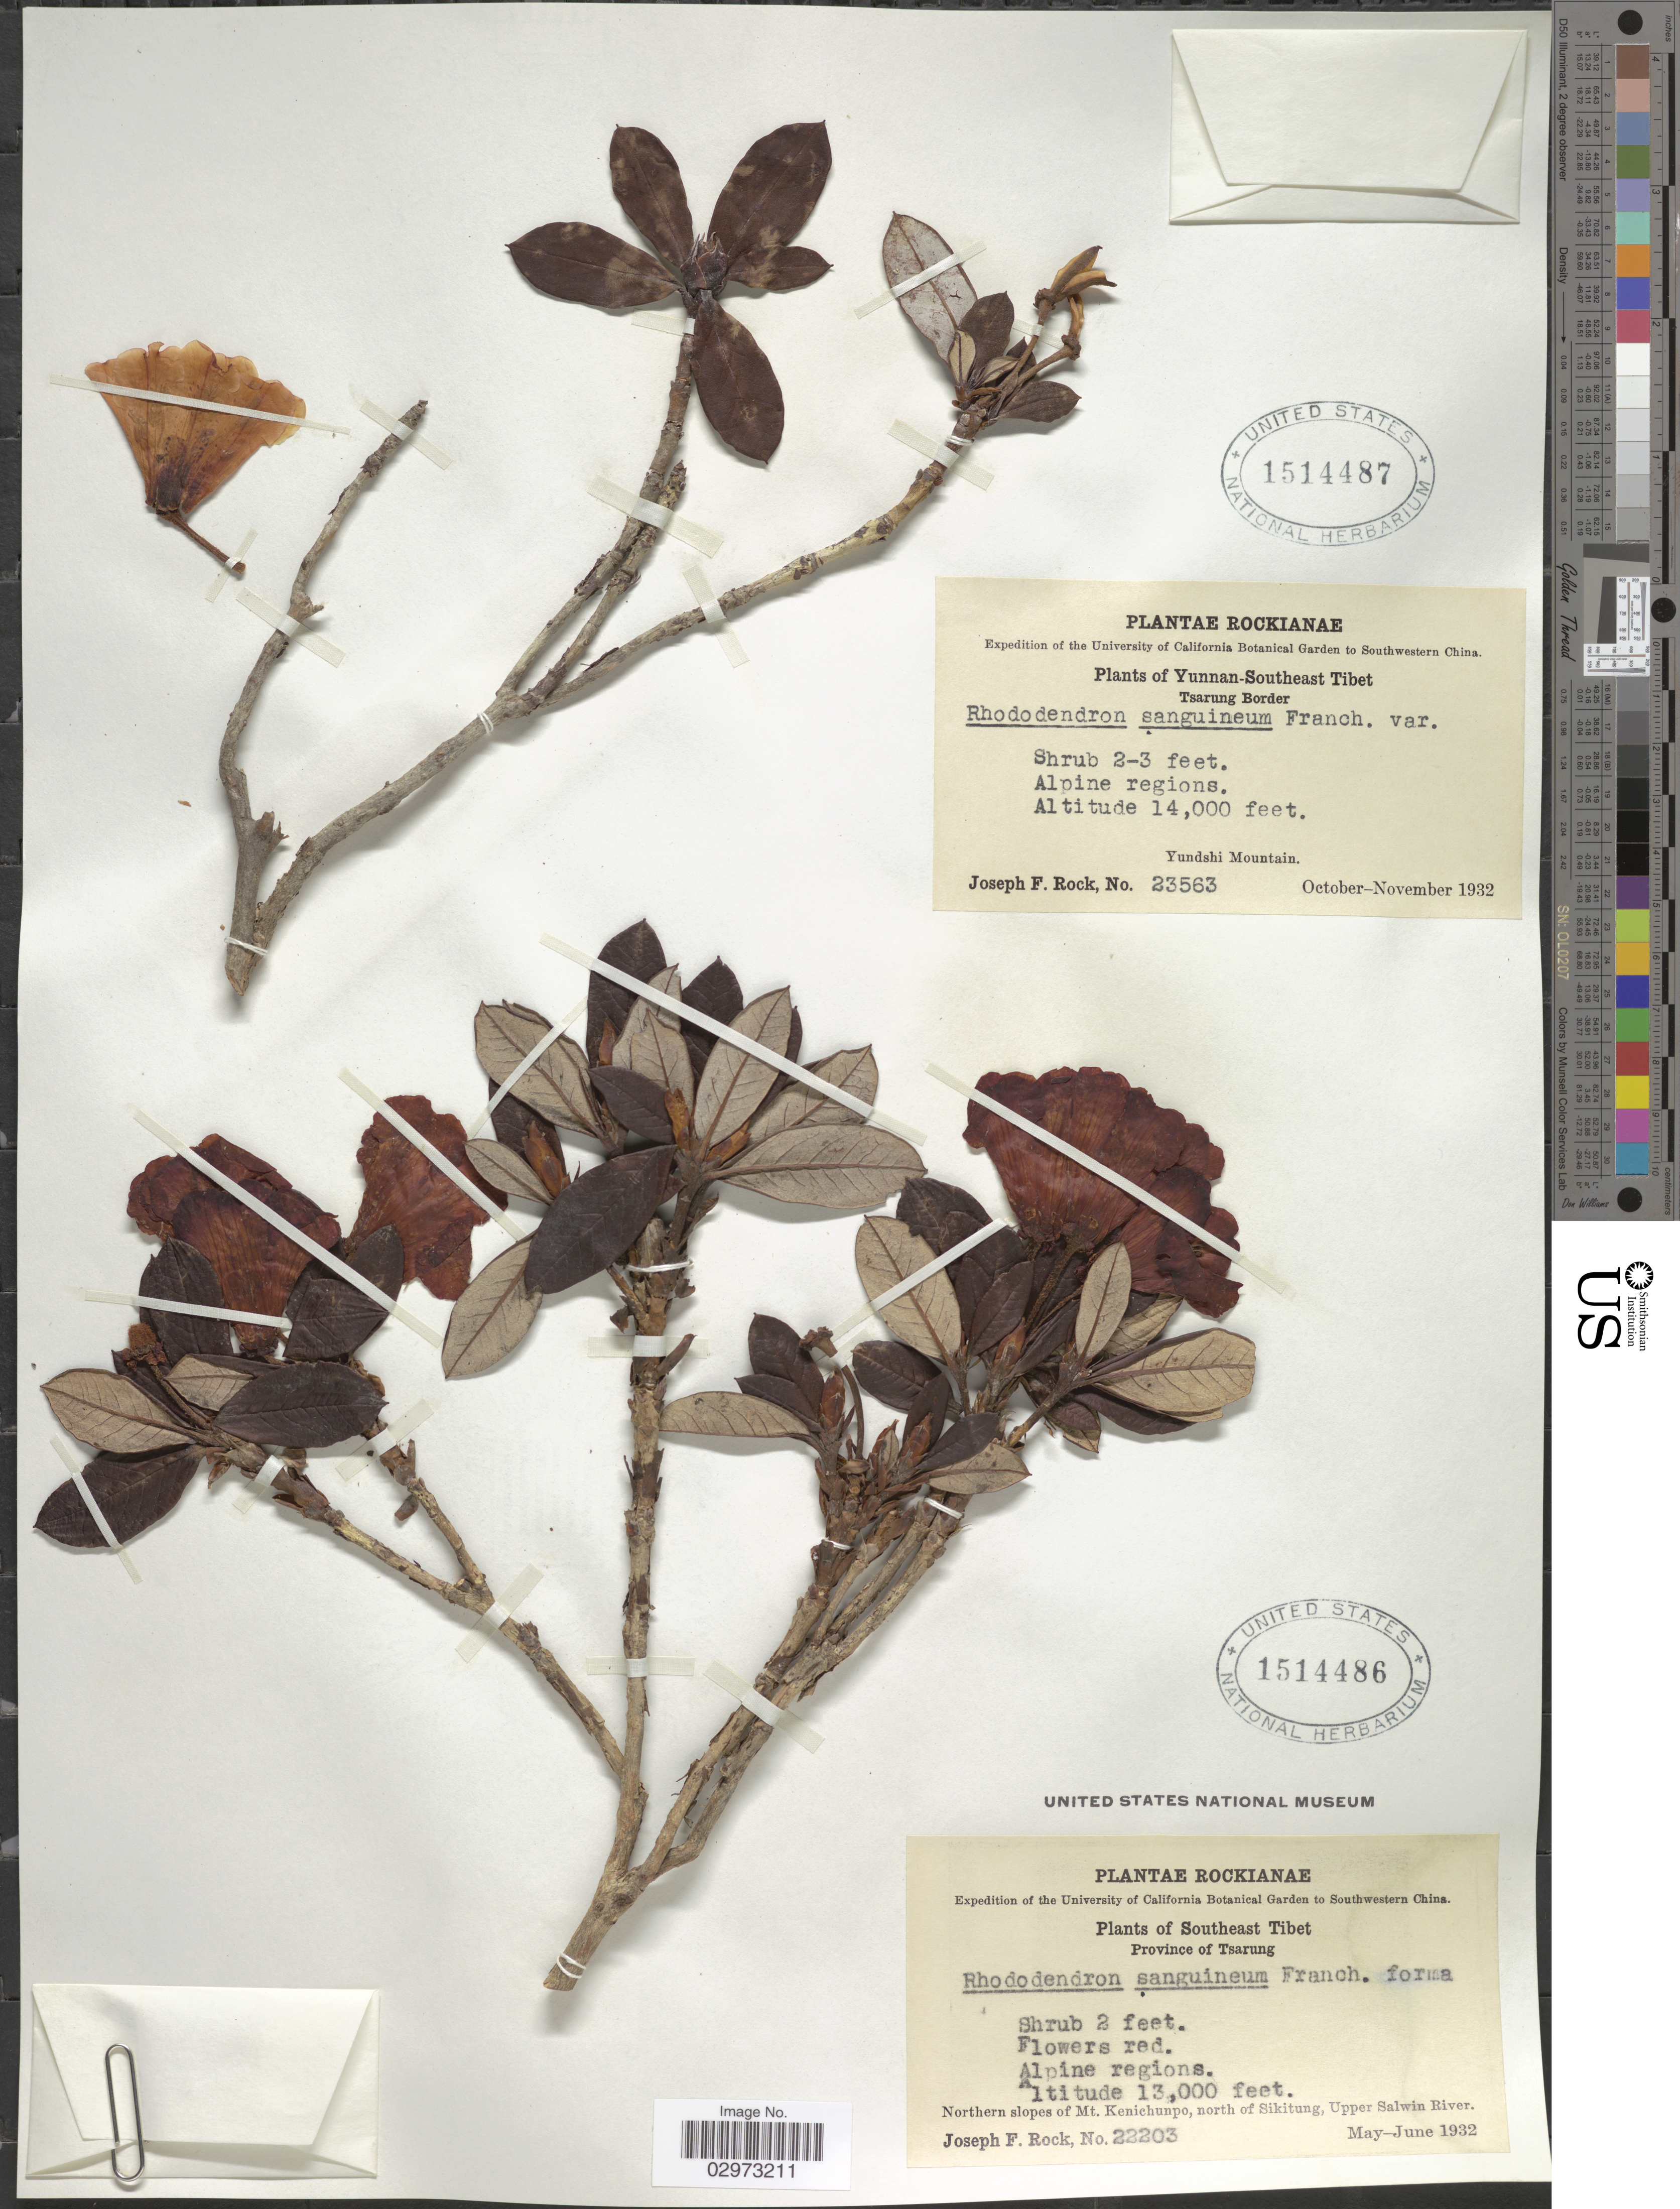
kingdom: Plantae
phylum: Tracheophyta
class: Magnoliopsida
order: Ericales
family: Ericaceae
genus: Rhododendron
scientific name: Rhododendron sanguineum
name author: Franch.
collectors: J. F. Rock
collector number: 22203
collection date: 1932-05/1932-06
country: China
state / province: Xizang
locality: Southwestern China. Southeast Tibet. Province of Tsarung. Alpine regions. Northern slopes of Mt. Kenichunpo, north of Sikitung, Upper Salwin River.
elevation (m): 3962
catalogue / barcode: US 1514486